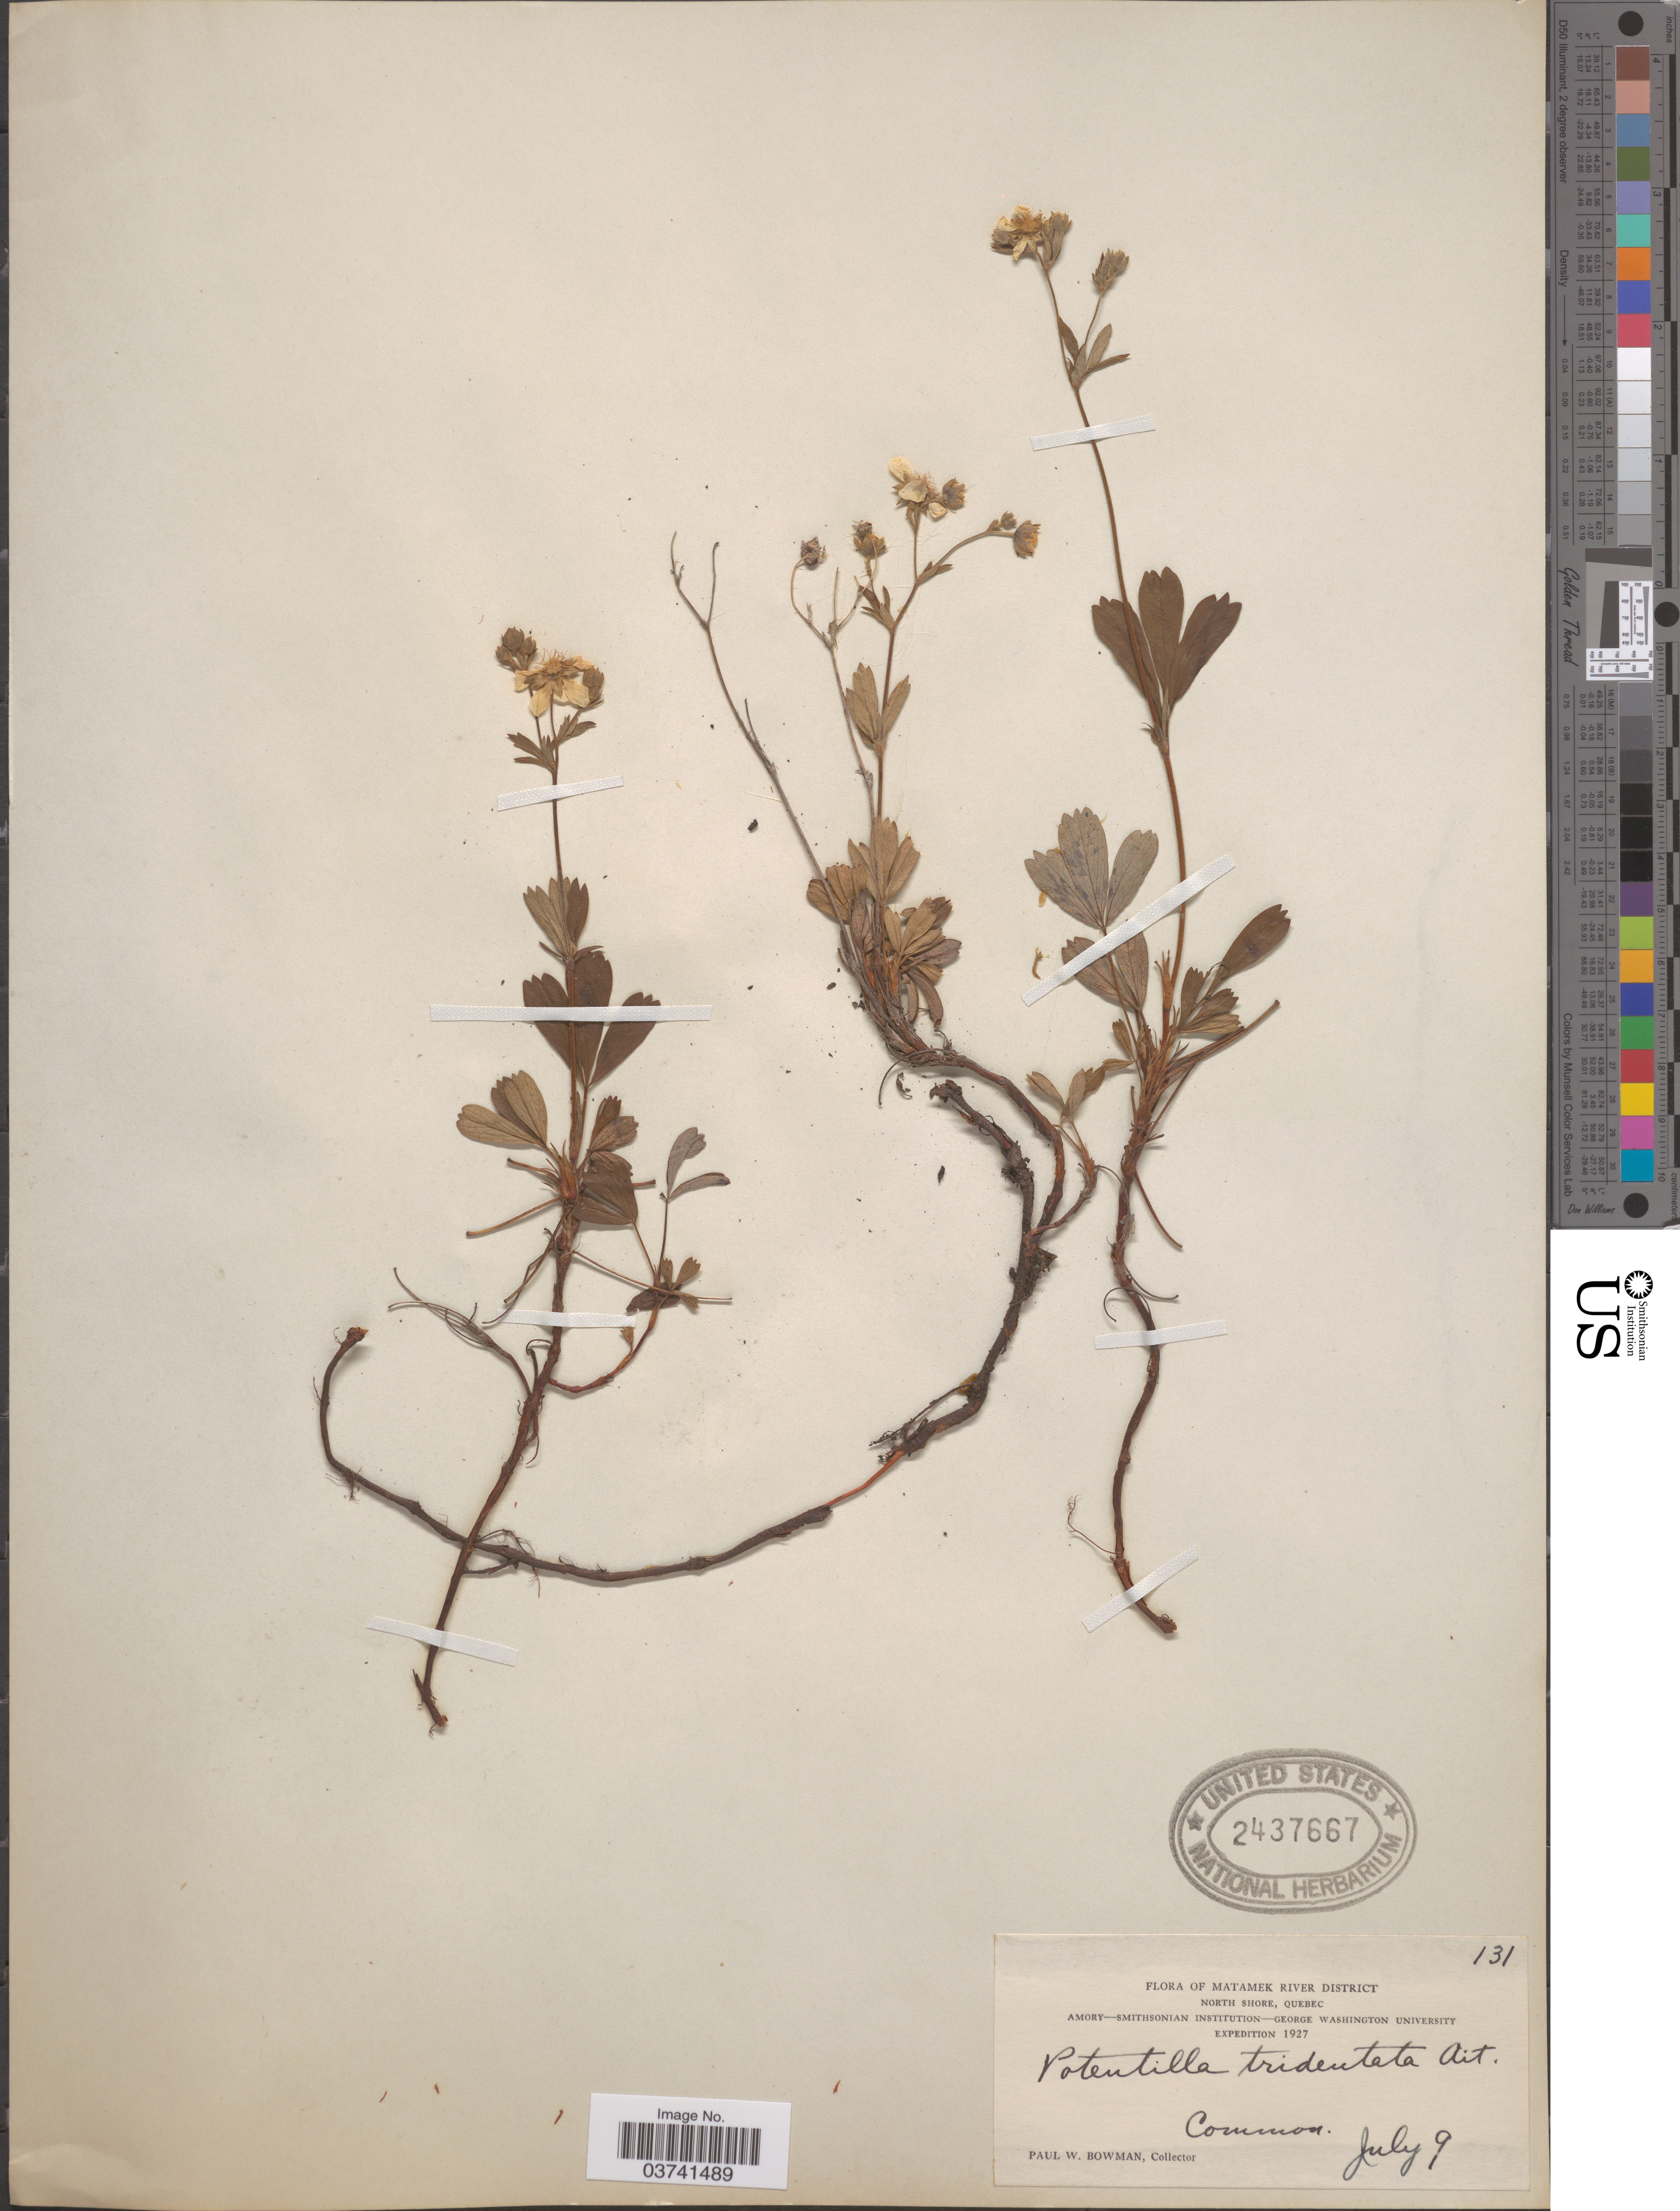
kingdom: Plantae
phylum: Tracheophyta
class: Magnoliopsida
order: Rosales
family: Rosaceae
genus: Potentilla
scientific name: Potentilla tridentata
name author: Aiton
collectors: P. Bowman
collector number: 131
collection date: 1927-07-09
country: Canada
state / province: Quebec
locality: Matamek River District. North Shore.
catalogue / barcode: US 2437667